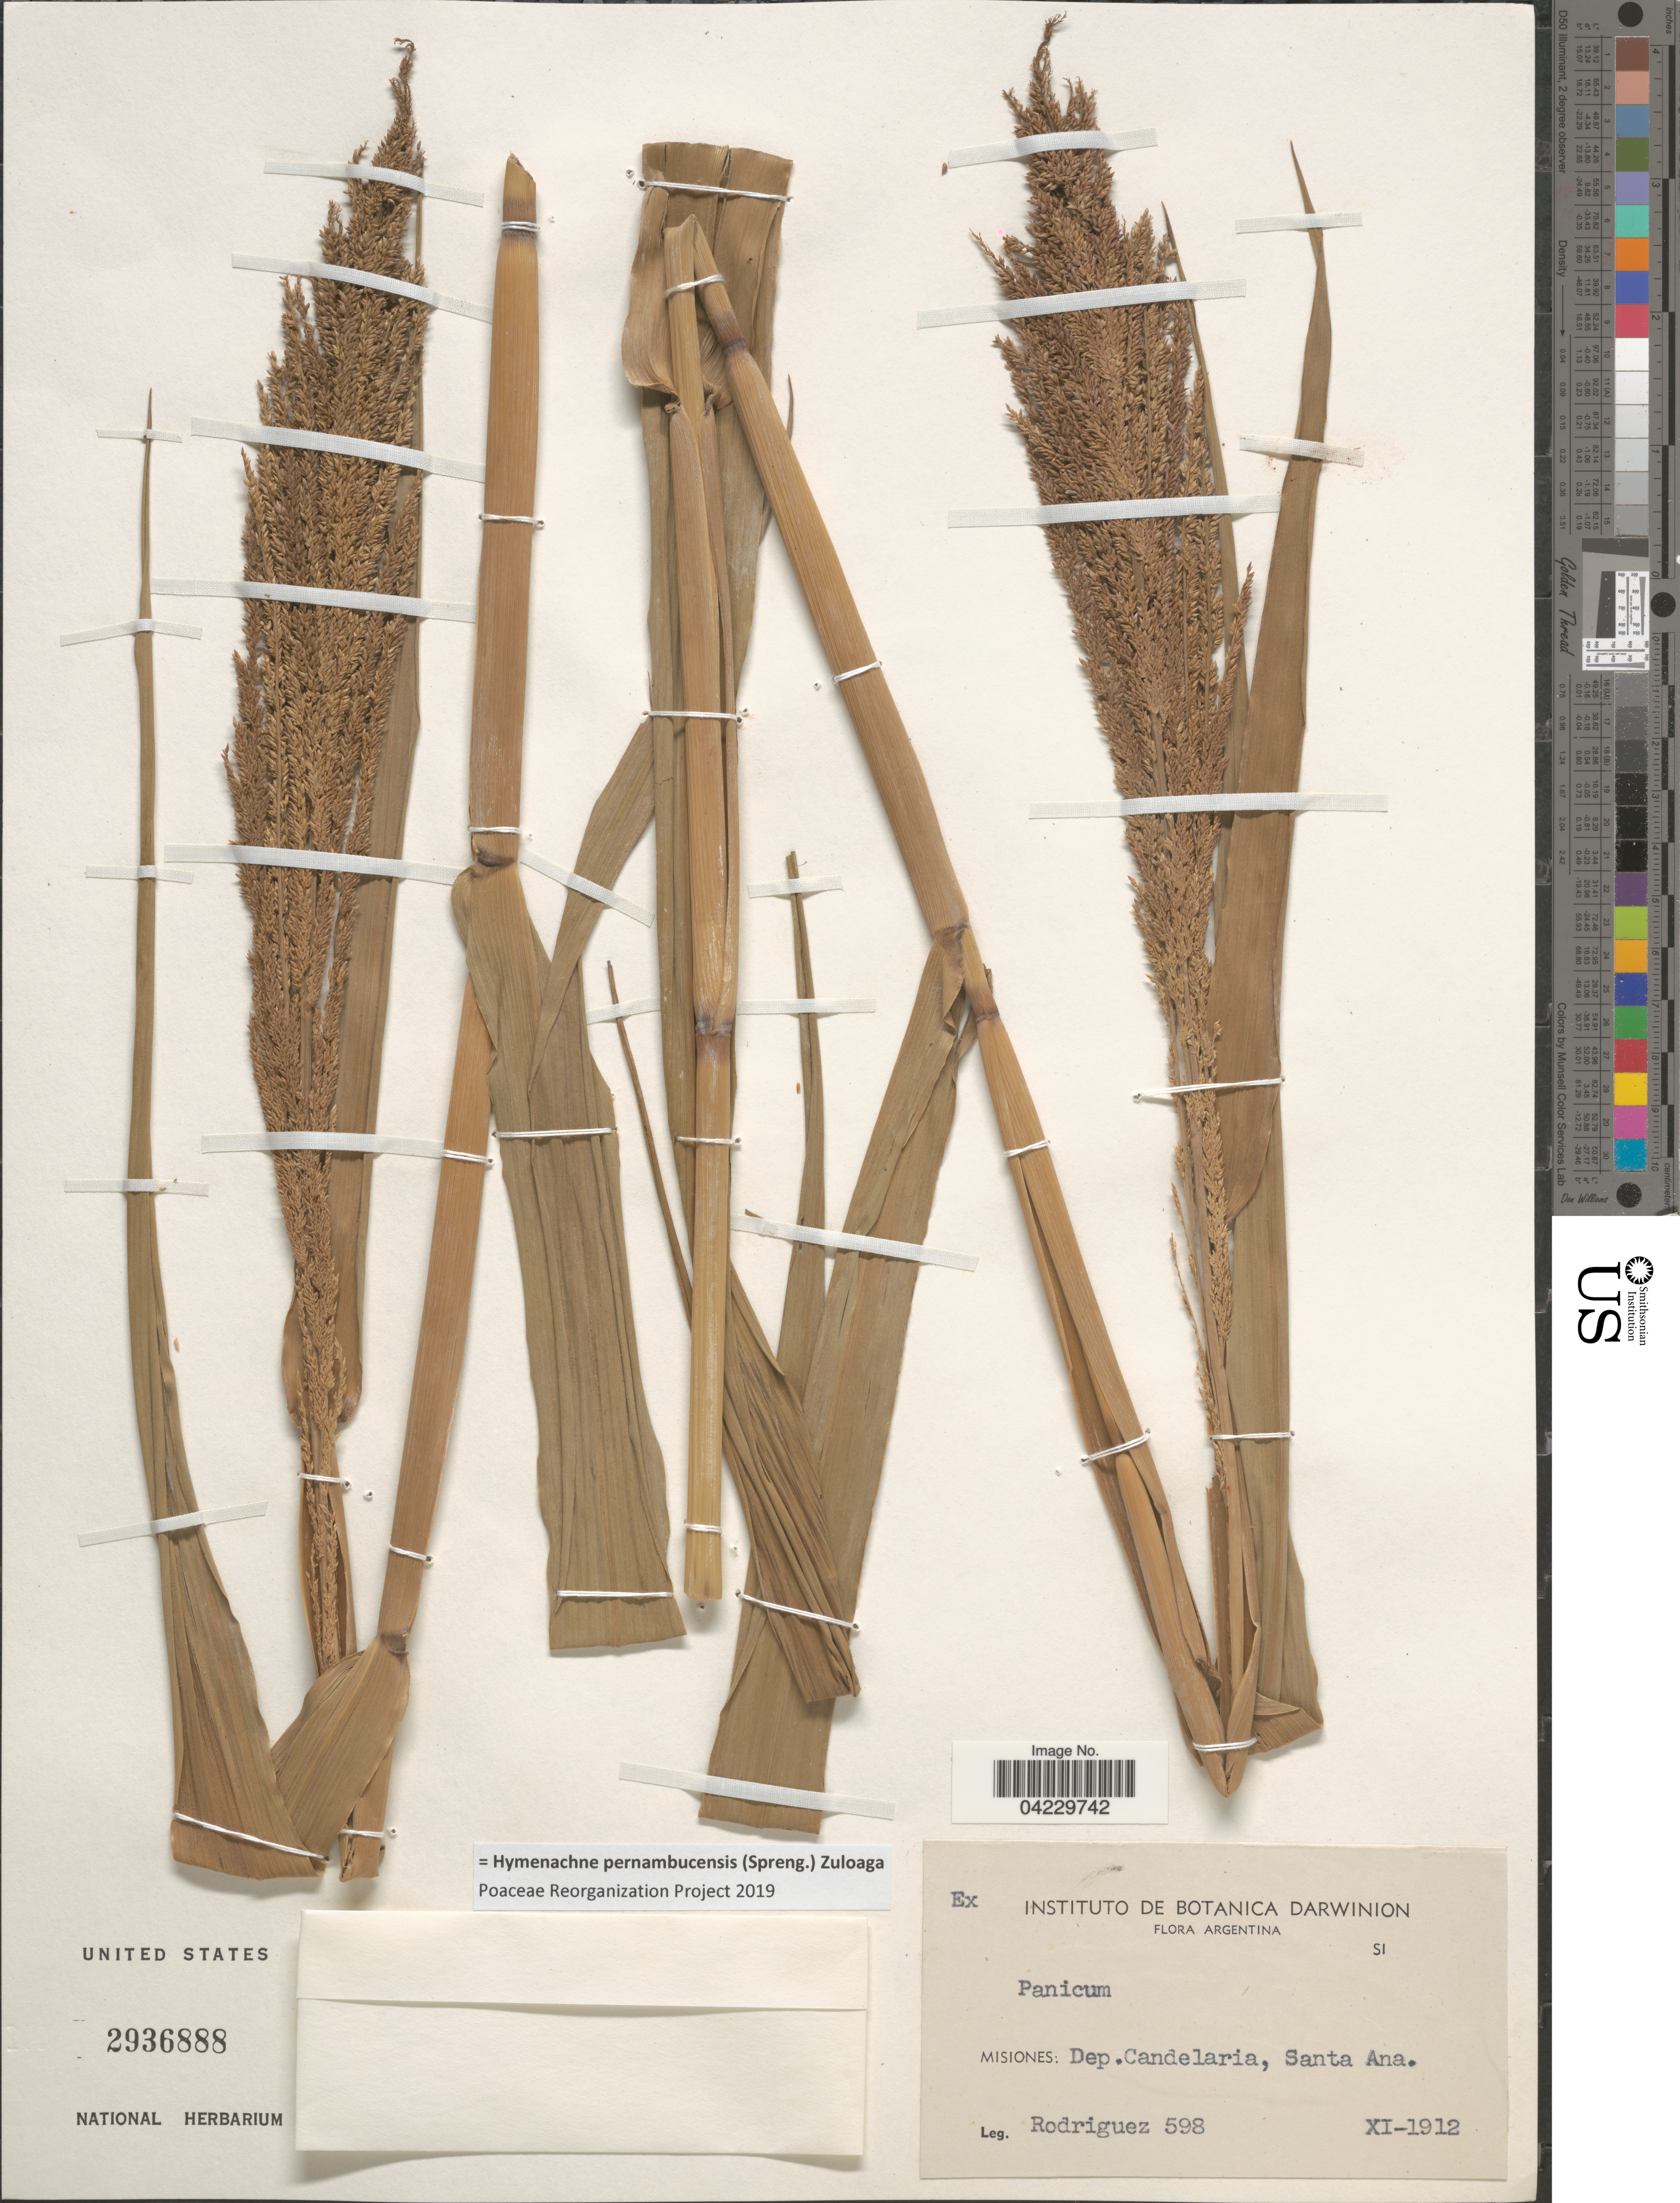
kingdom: Plantae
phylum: Tracheophyta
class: Liliopsida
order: Poales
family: Poaceae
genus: Hymenachne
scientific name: Hymenachne pernambucensis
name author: (Spreng.) Zuloaga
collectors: Rodriguez, --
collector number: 598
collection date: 1912-11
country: Argentina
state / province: Misiones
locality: Dep. Candelaria, Santa Ana.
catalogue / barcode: US 2936888